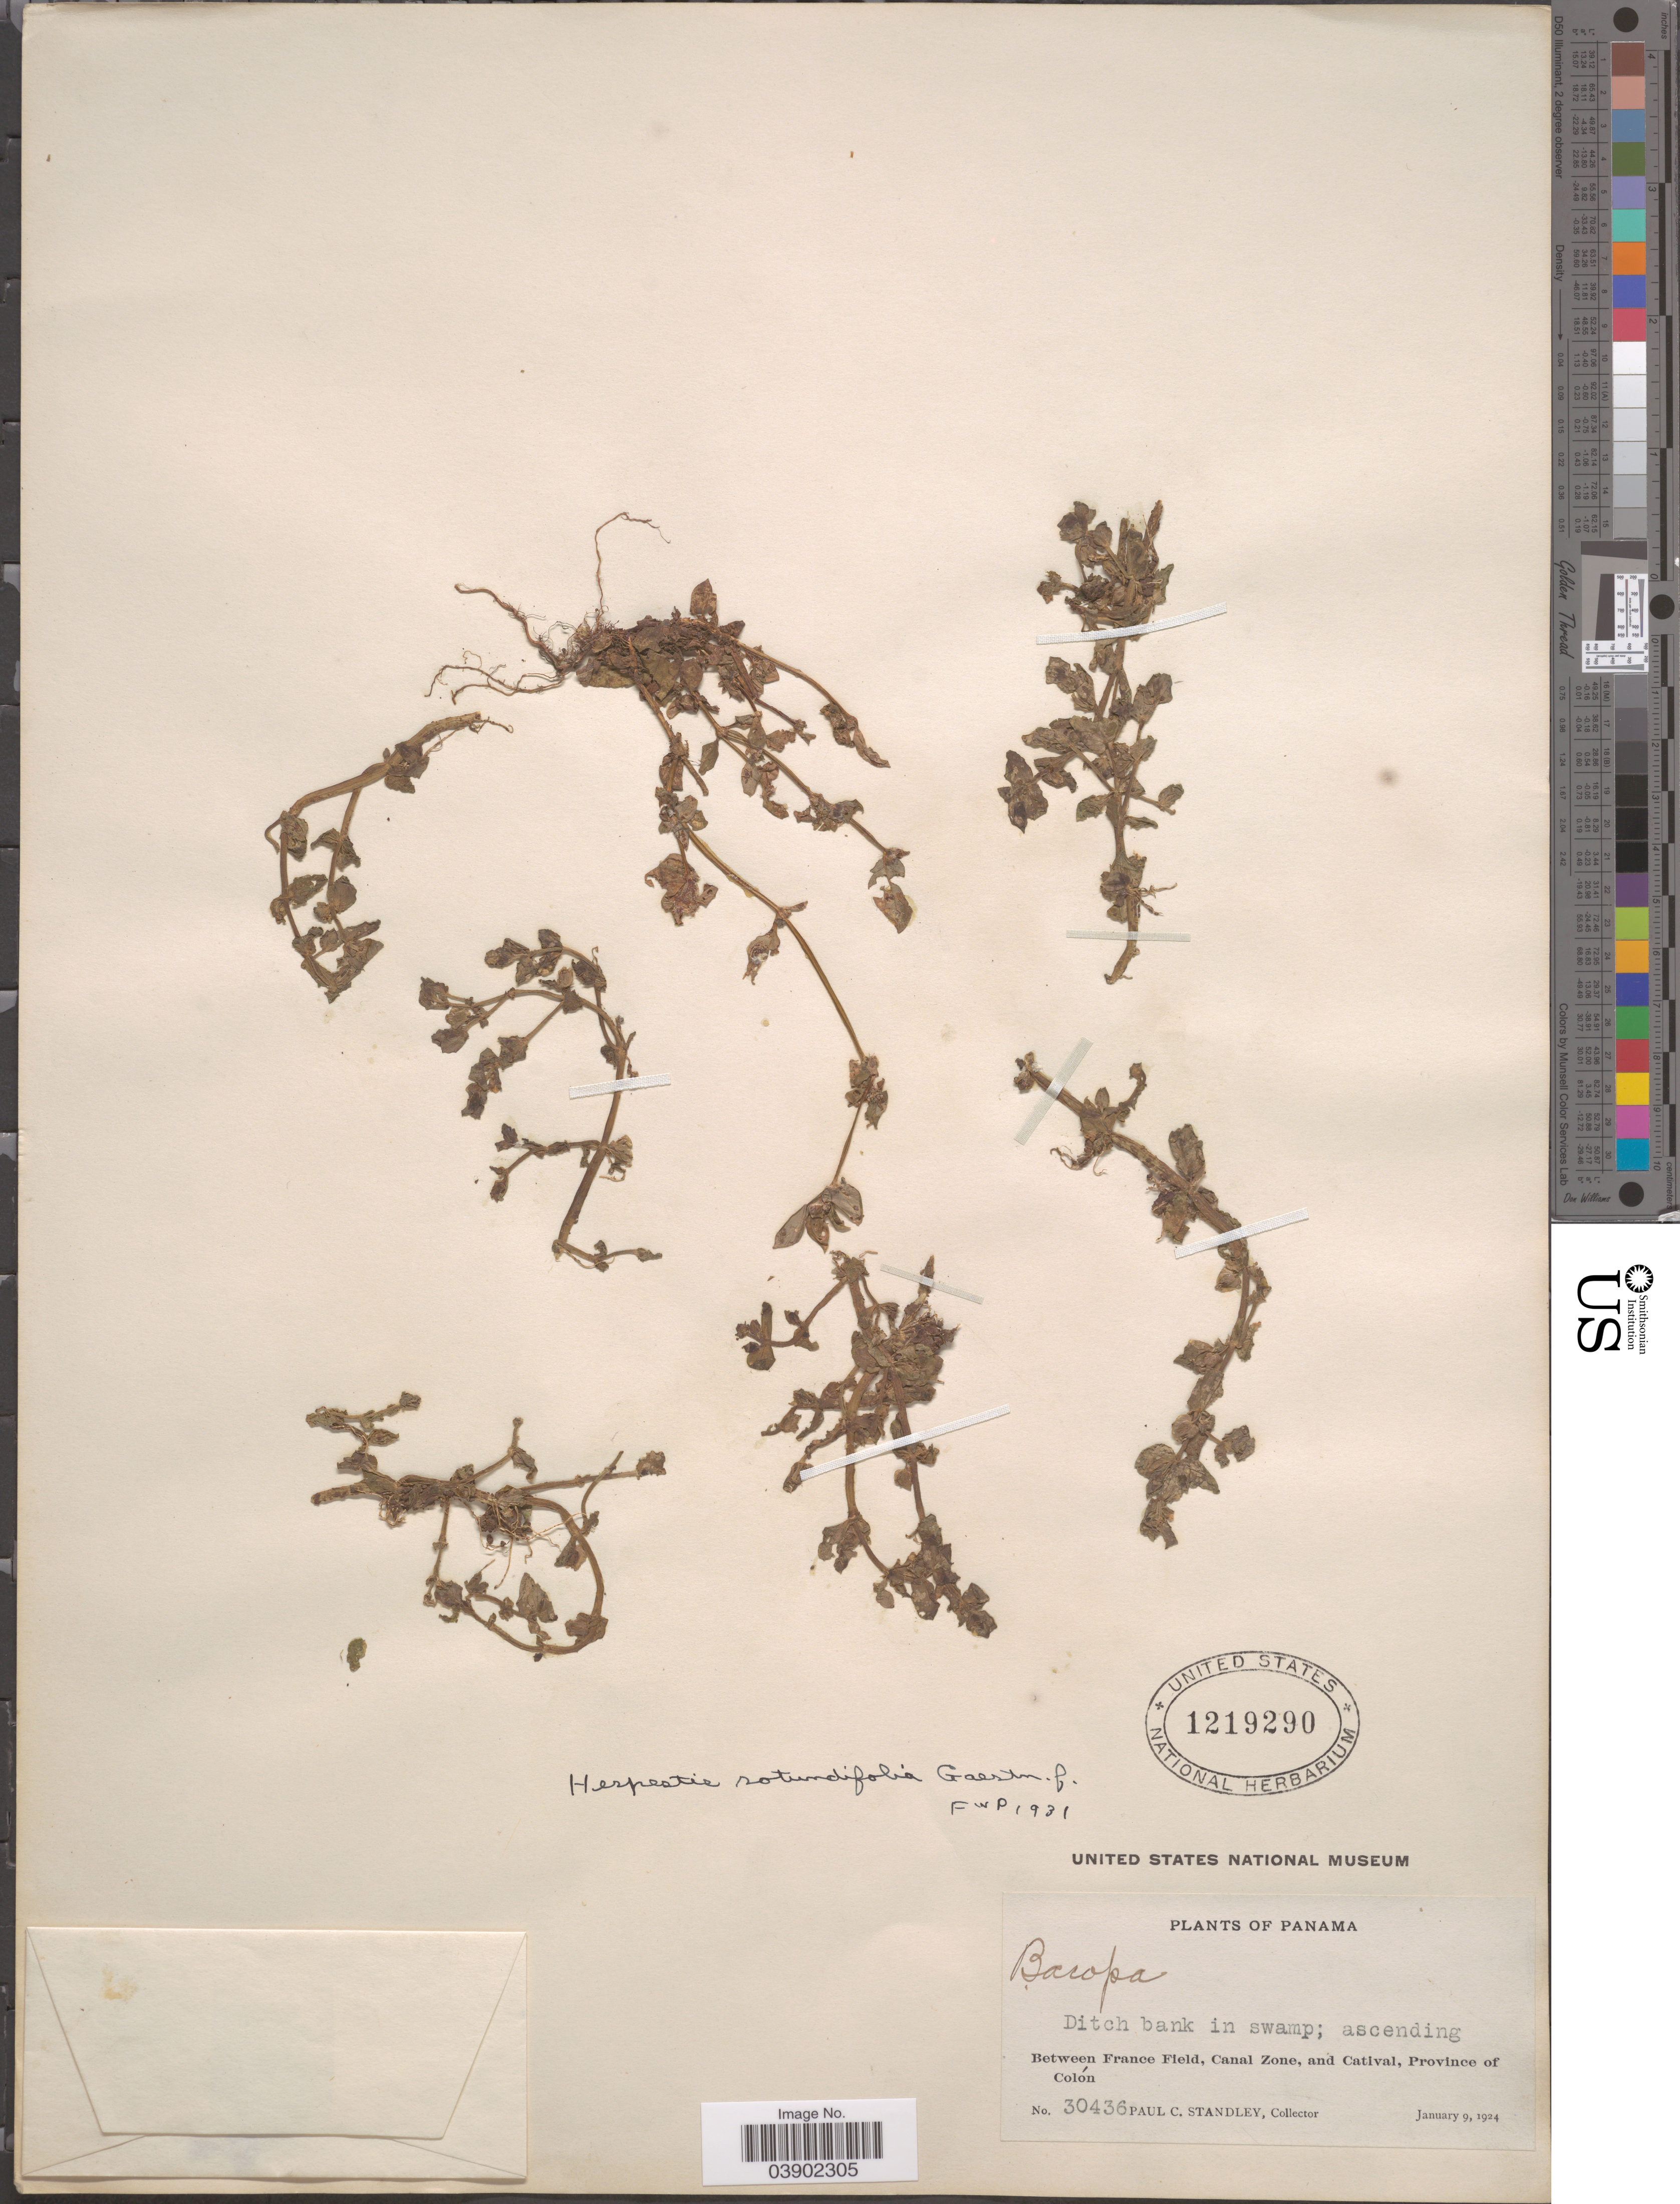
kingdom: Plantae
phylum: Tracheophyta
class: Magnoliopsida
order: Lamiales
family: Plantaginaceae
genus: Herpestis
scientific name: Herpestis rotundifolia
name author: (Michx.) Pursh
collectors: P. C. Standley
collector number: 30436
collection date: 1924-01-09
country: Panama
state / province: Colón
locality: Between France Field, Canal Zone, and Catival, Province of Colón.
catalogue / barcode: US 1219290